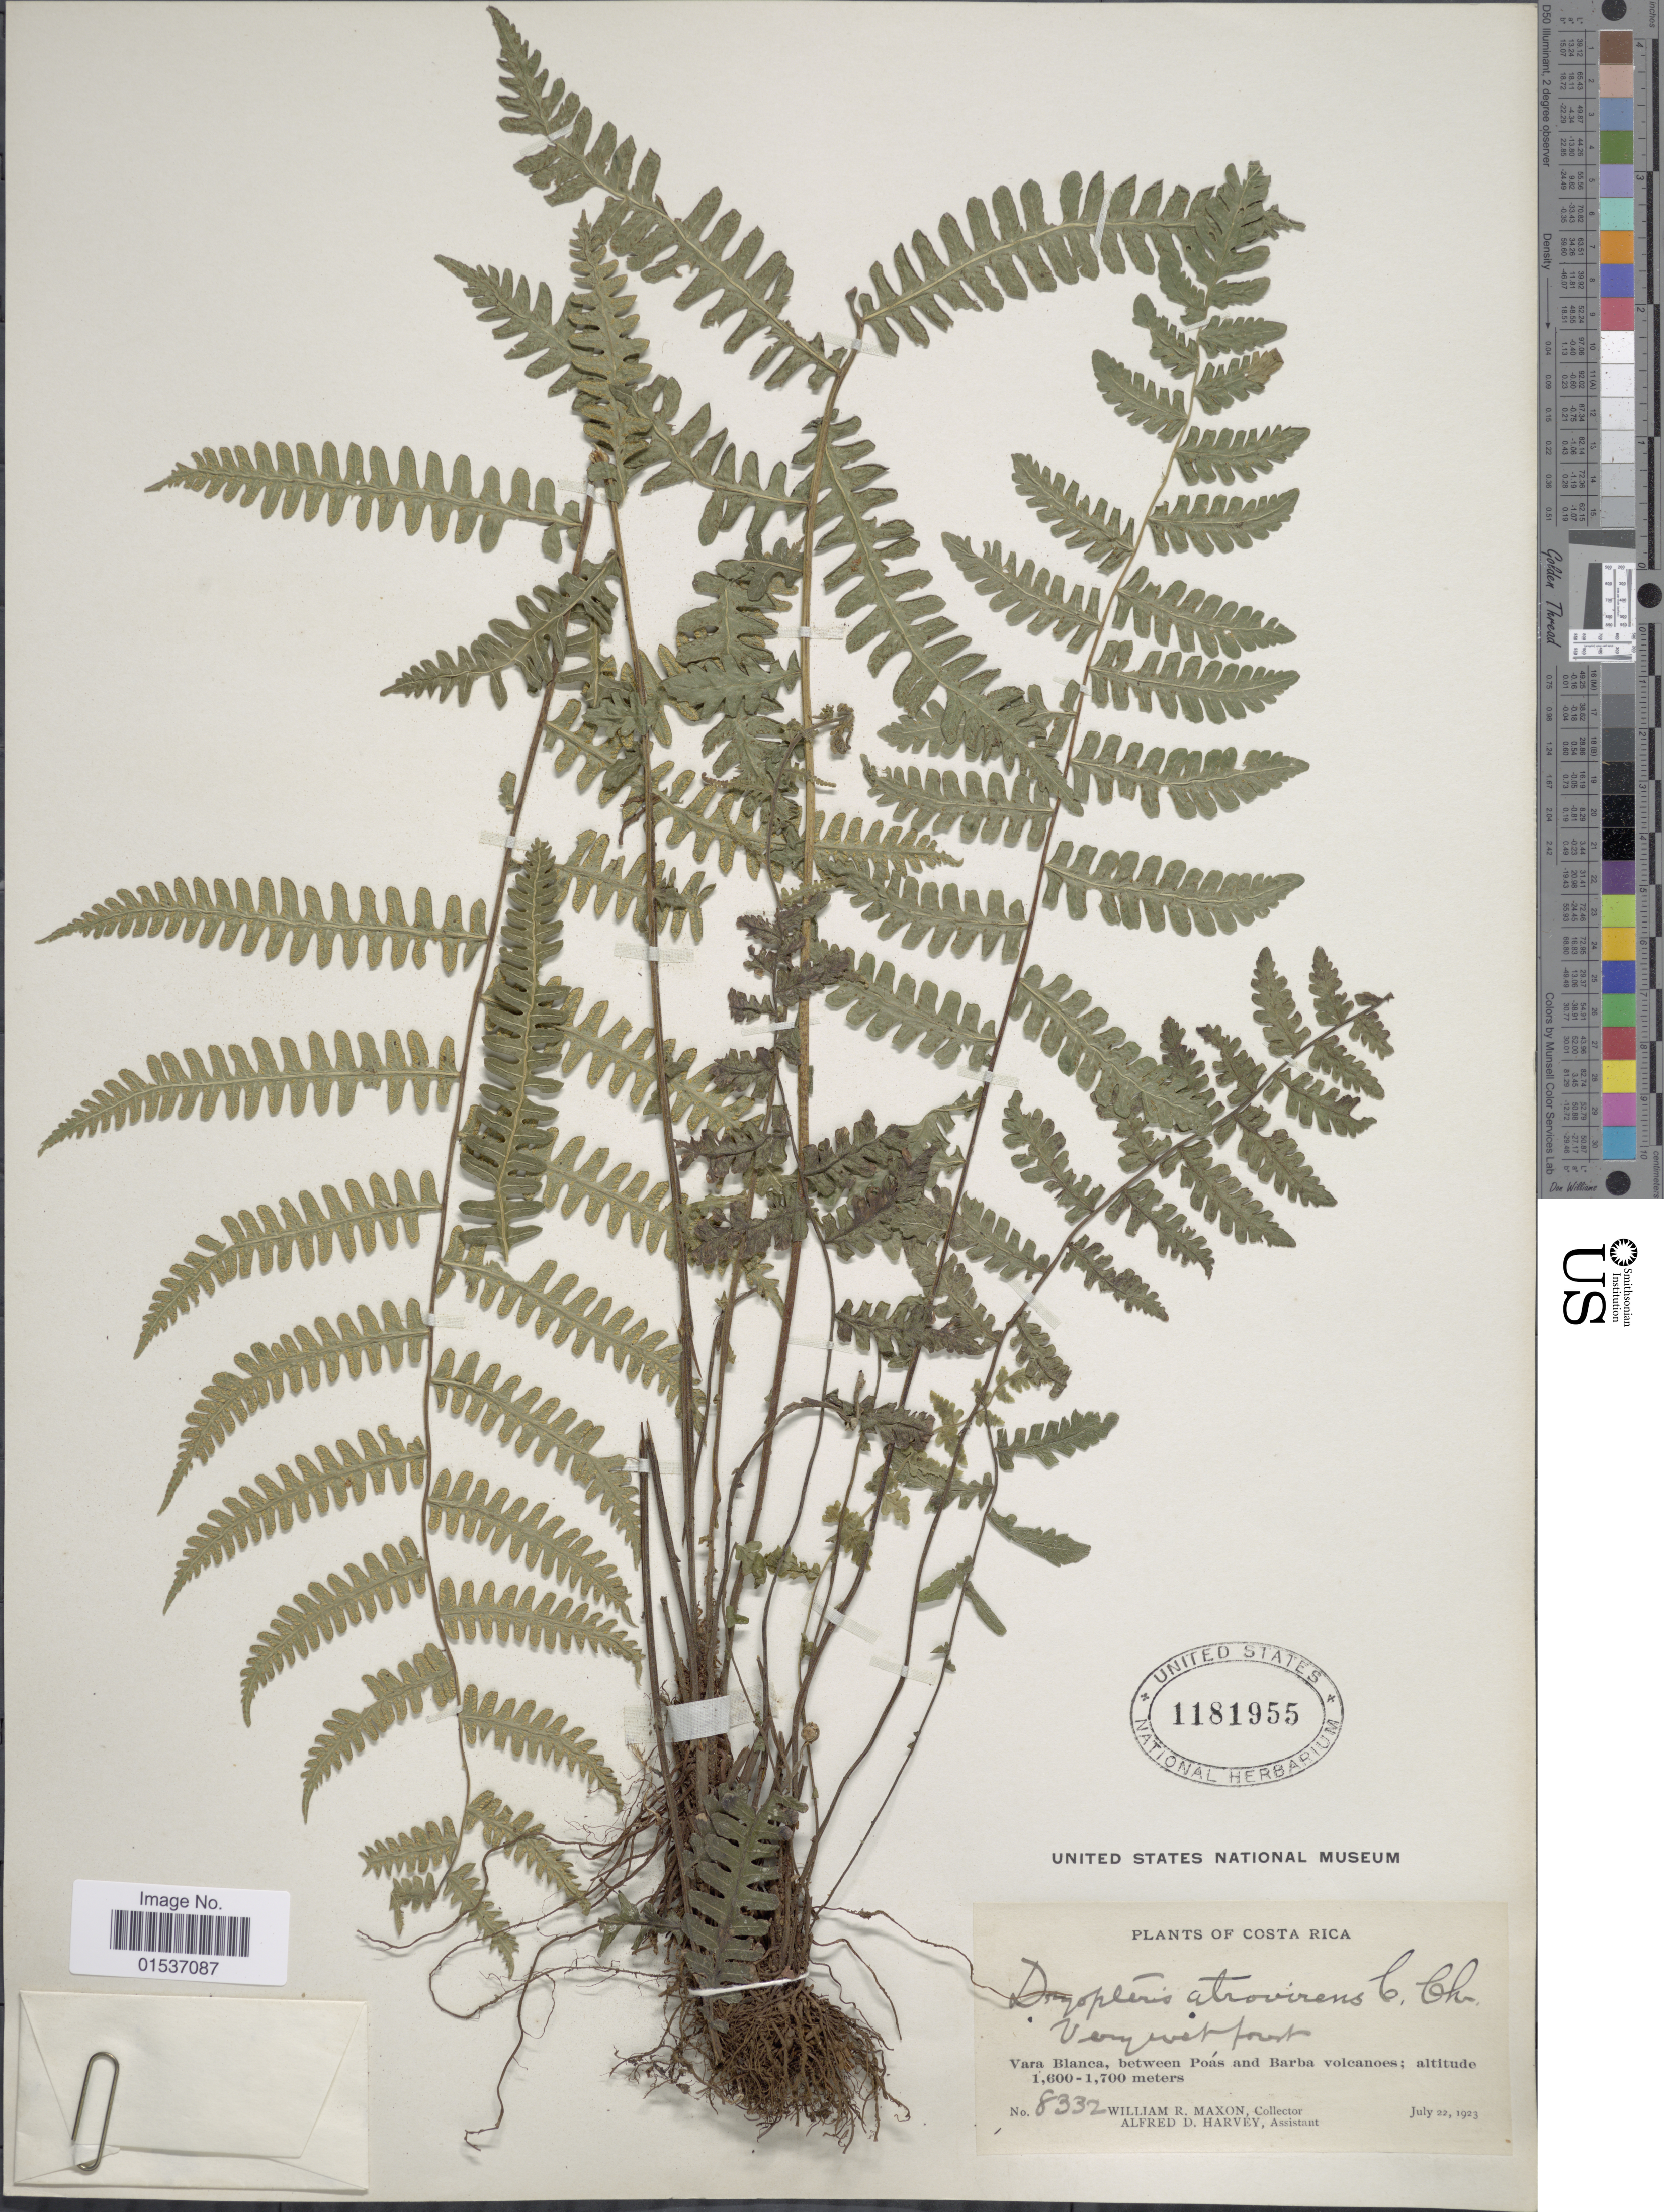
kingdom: Plantae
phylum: Tracheophyta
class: Polypodiopsida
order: Polypodiales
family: Thelypteridaceae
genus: Thelypteris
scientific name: Thelypteris atrovirens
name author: (C. Chr.) C.F. Reed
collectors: W. R. Maxon & A. D. Harvey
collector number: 8332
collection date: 1923-07-22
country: Costa Rica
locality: Costa Rica, Vara Blanca, Between Poas and Barba volcanoes.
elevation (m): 1600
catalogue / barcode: US 1181955